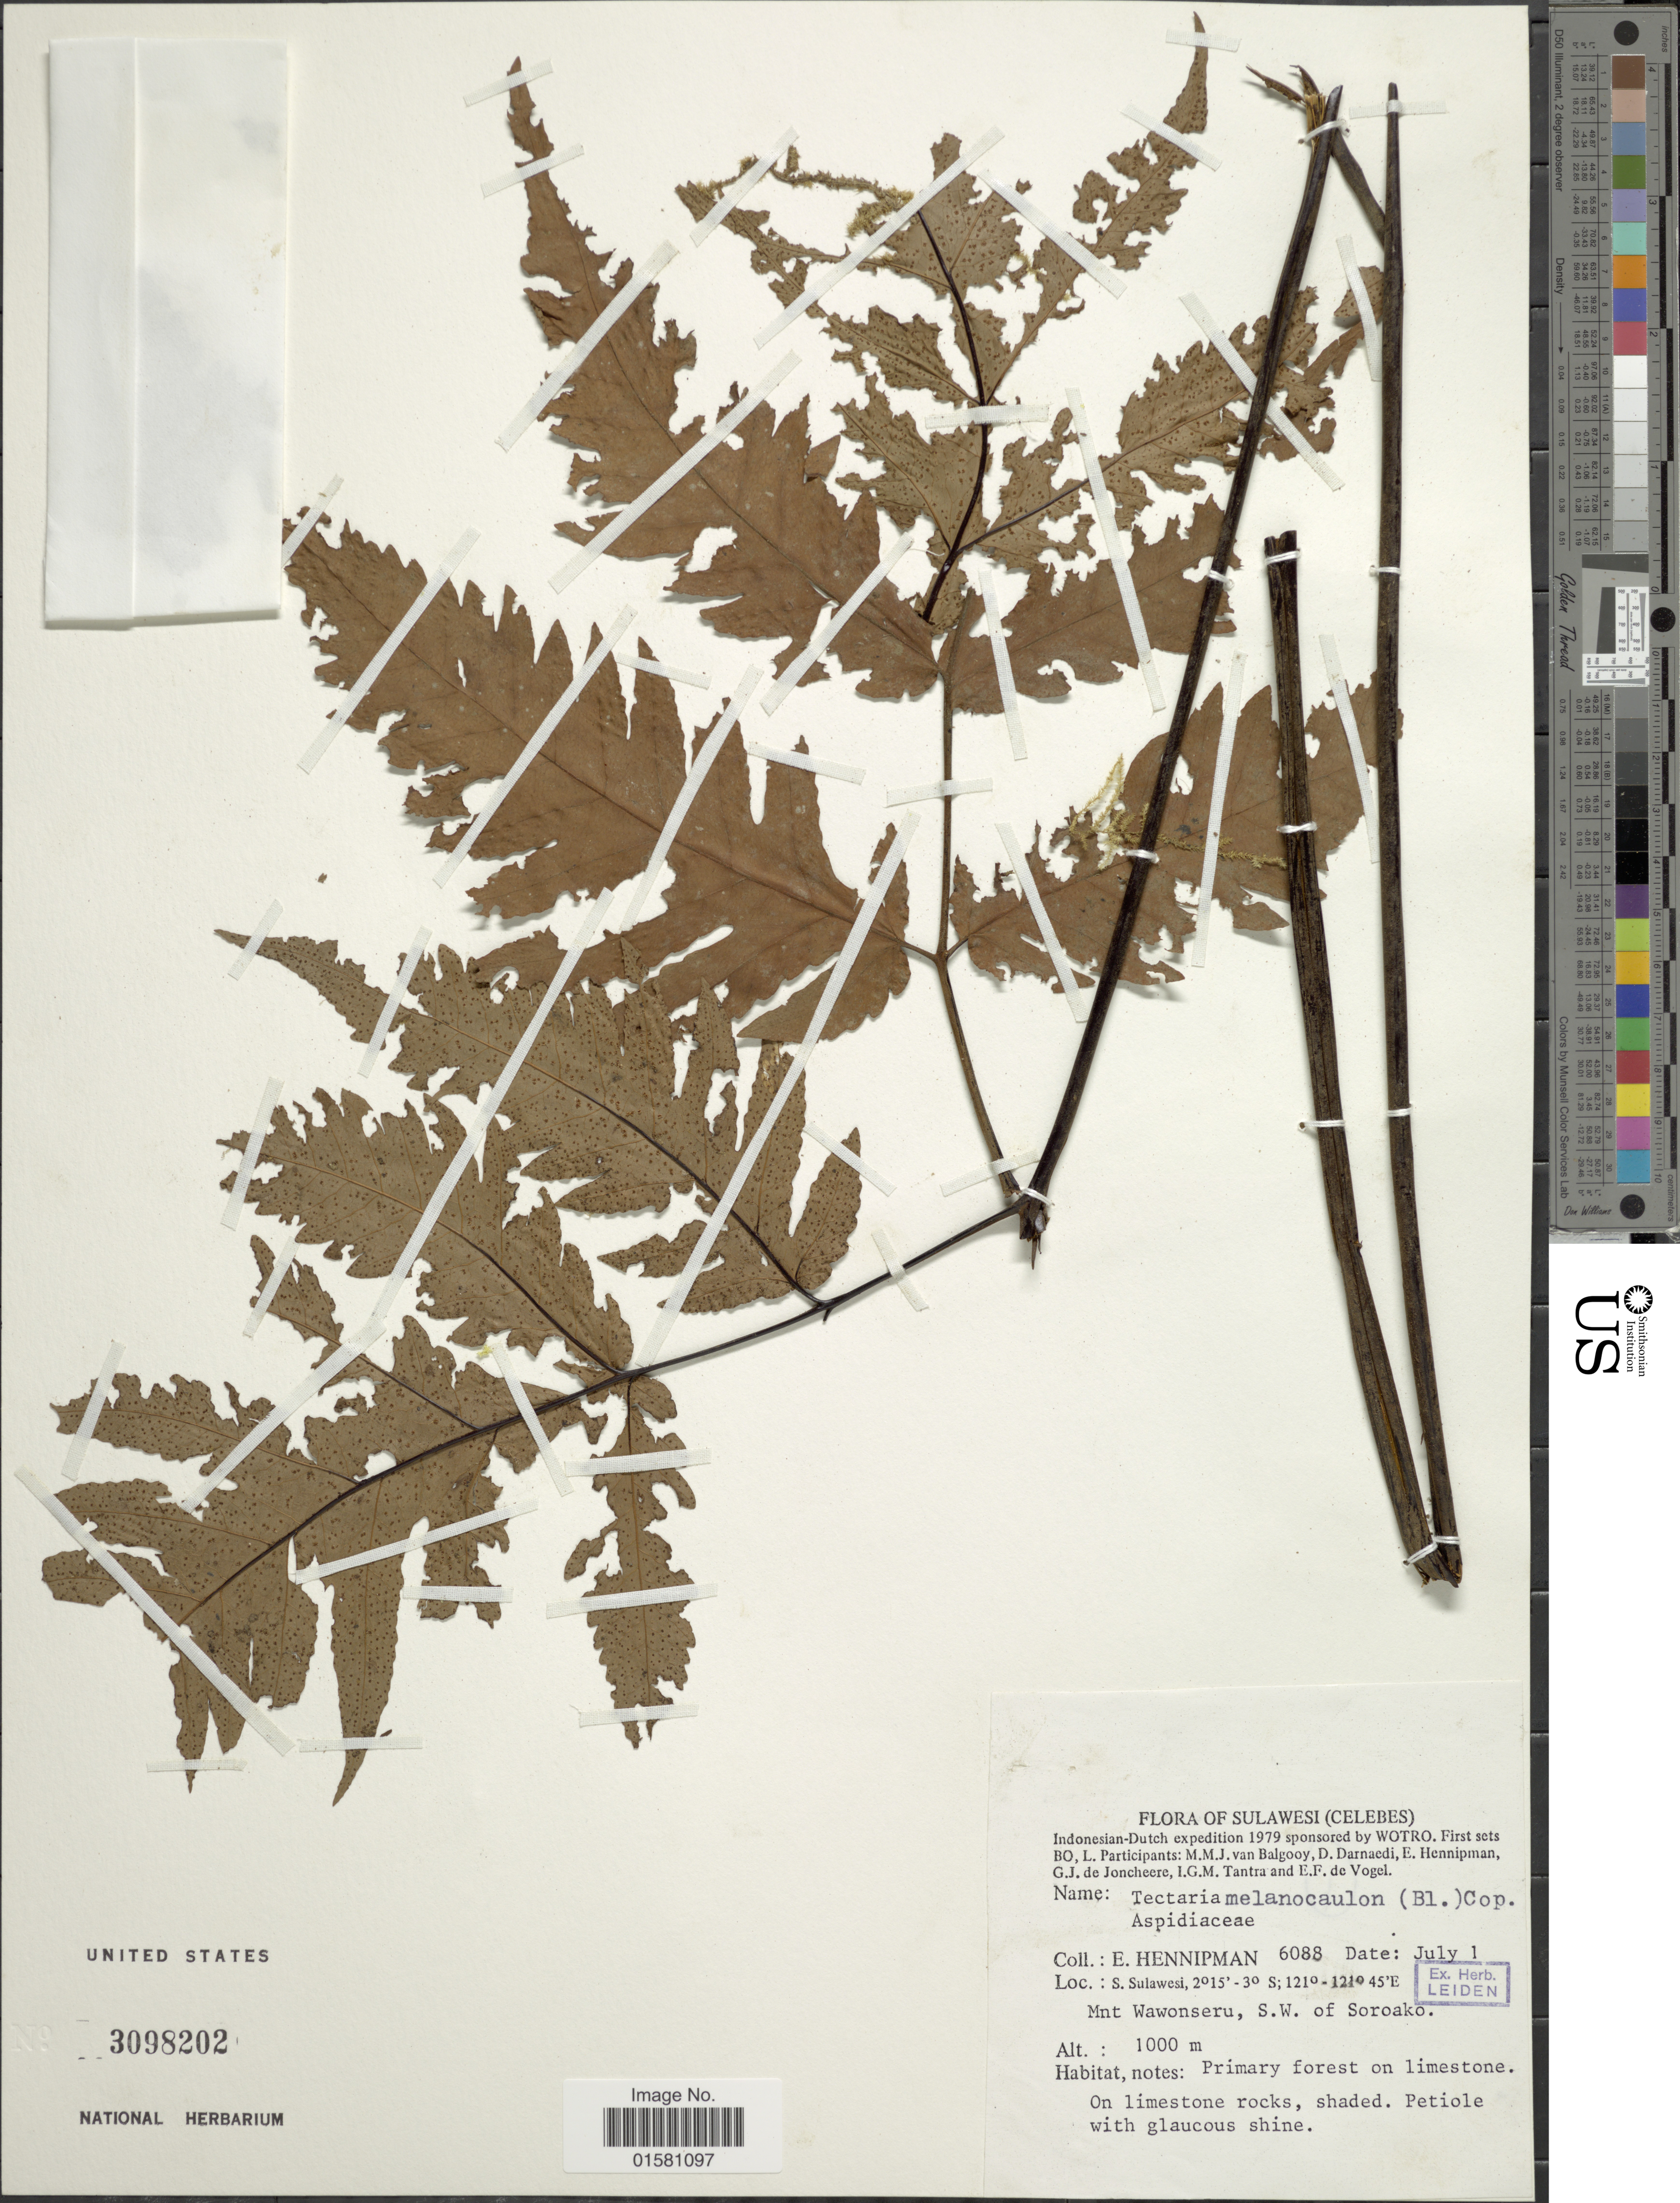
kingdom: Plantae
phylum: Tracheophyta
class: Polypodiopsida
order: Polypodiales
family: Tectariaceae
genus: Tectaria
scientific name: Tectaria melanocaulos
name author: (Bedd.) Copel.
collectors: E. Hennipman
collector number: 6088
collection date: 1979-07-01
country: Indonesia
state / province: Sulawesi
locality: Celebes. S. Sulawesi. Mnt Wawonseru, S. W. of Soroaka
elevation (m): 1000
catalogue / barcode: US 3098202